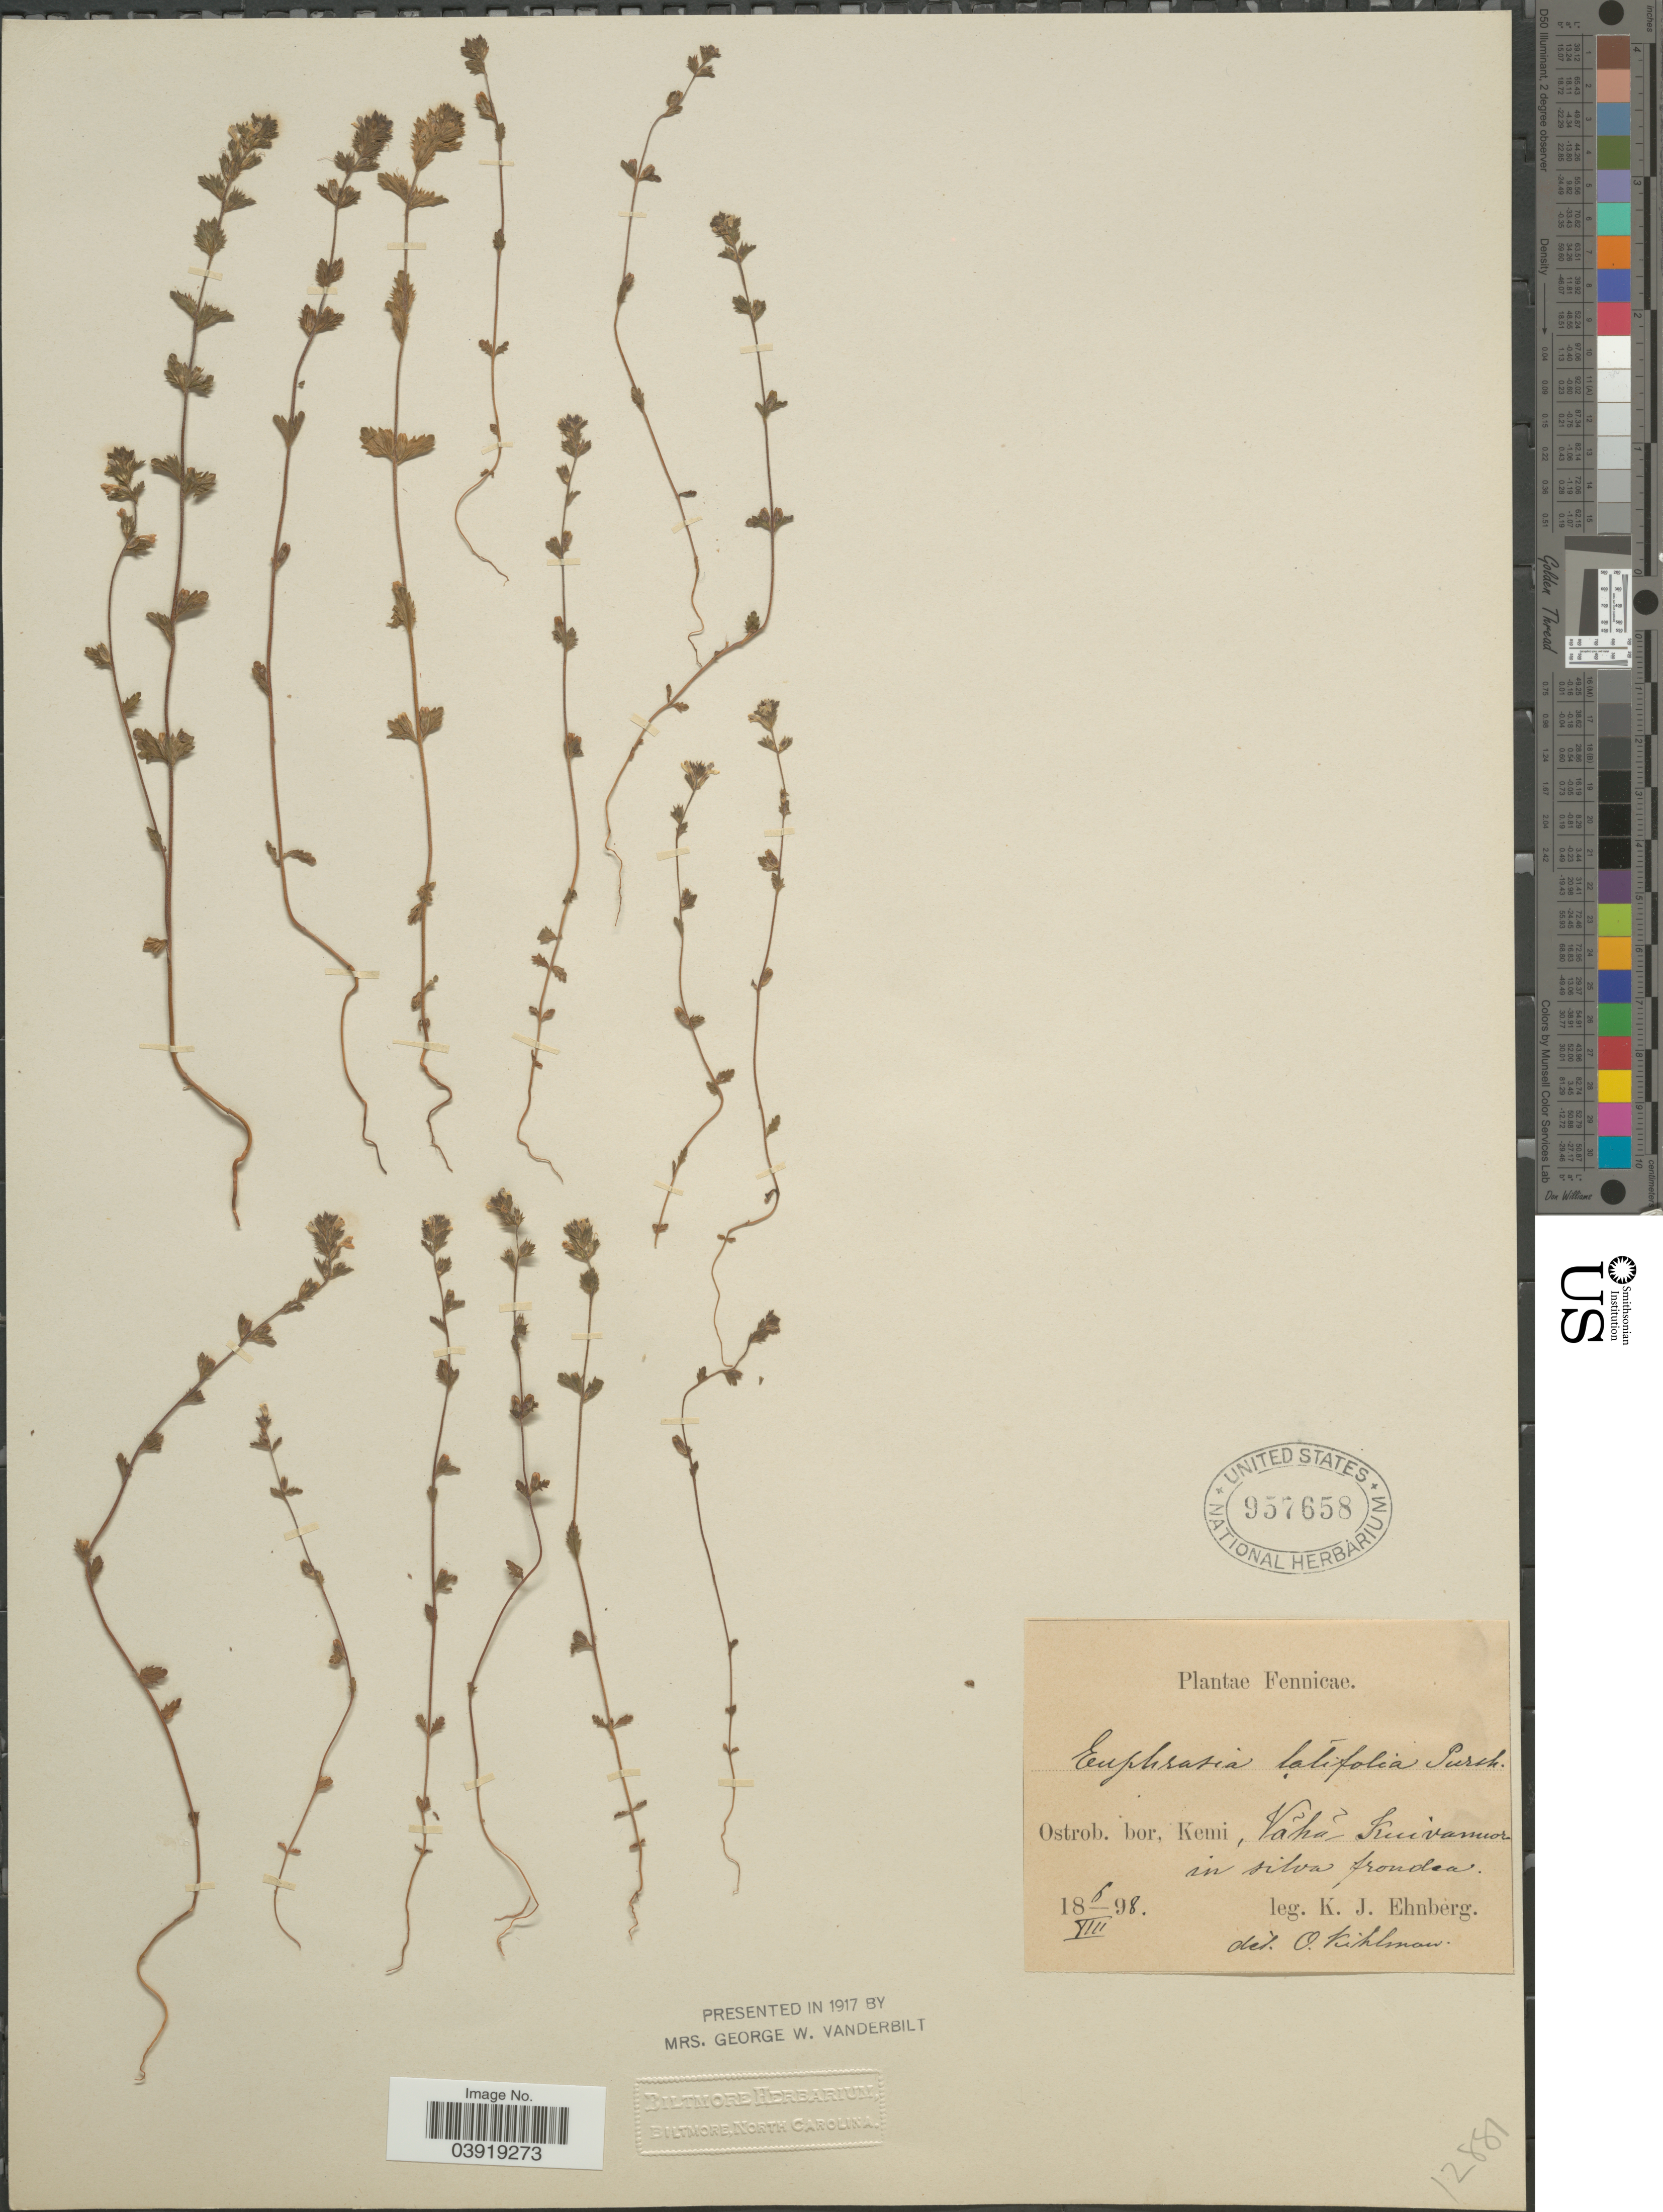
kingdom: Plantae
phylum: Tracheophyta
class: Magnoliopsida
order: Lamiales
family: Orobanchaceae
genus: Euphrasia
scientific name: Euphrasia latifolia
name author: Schur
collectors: K. Ehnberg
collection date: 1898-08-06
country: Finland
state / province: Varsinais-Suomi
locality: Vähä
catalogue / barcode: US 957658